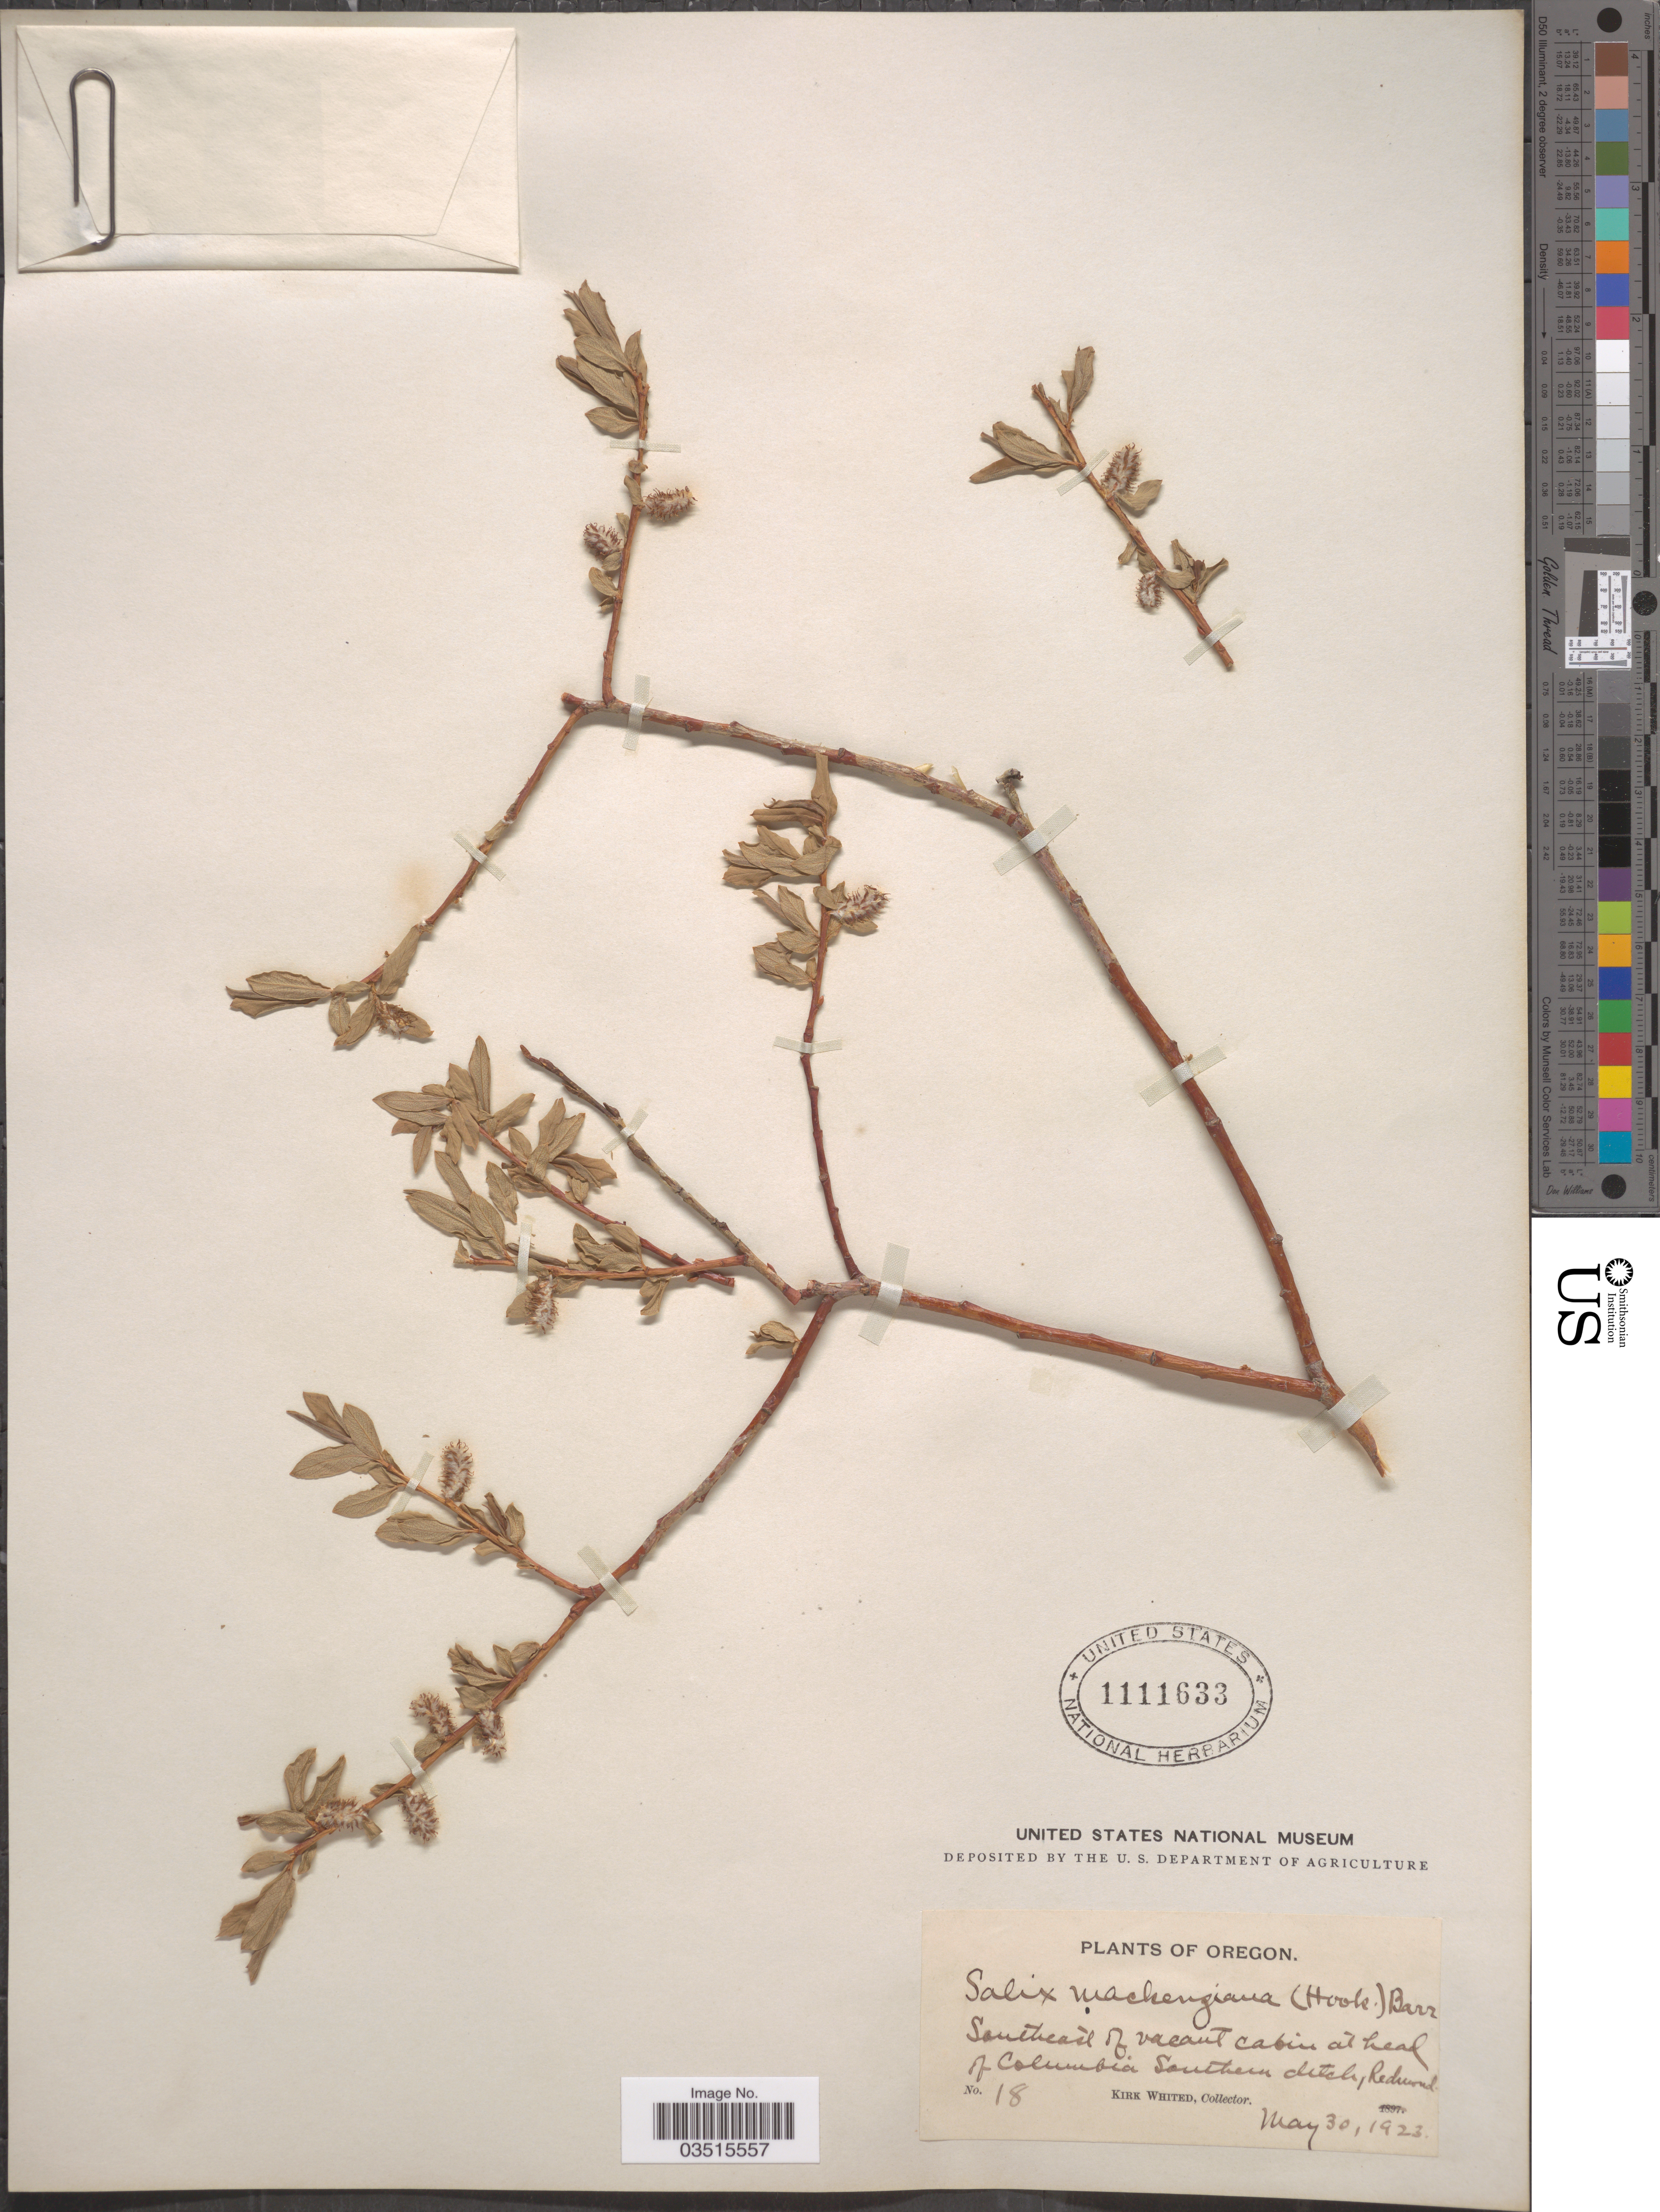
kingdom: Plantae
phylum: Tracheophyta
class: Magnoliopsida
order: Malpighiales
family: Salicaceae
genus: Salix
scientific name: Salix mackenziana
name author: (Hook.) Barratt ex Hook.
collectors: K. Whited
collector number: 18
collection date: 1923-05-30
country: United States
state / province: Oregon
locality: Southeast of vacant cabin at head of Columbia Southern ditch, Redmond.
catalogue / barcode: US 1111633